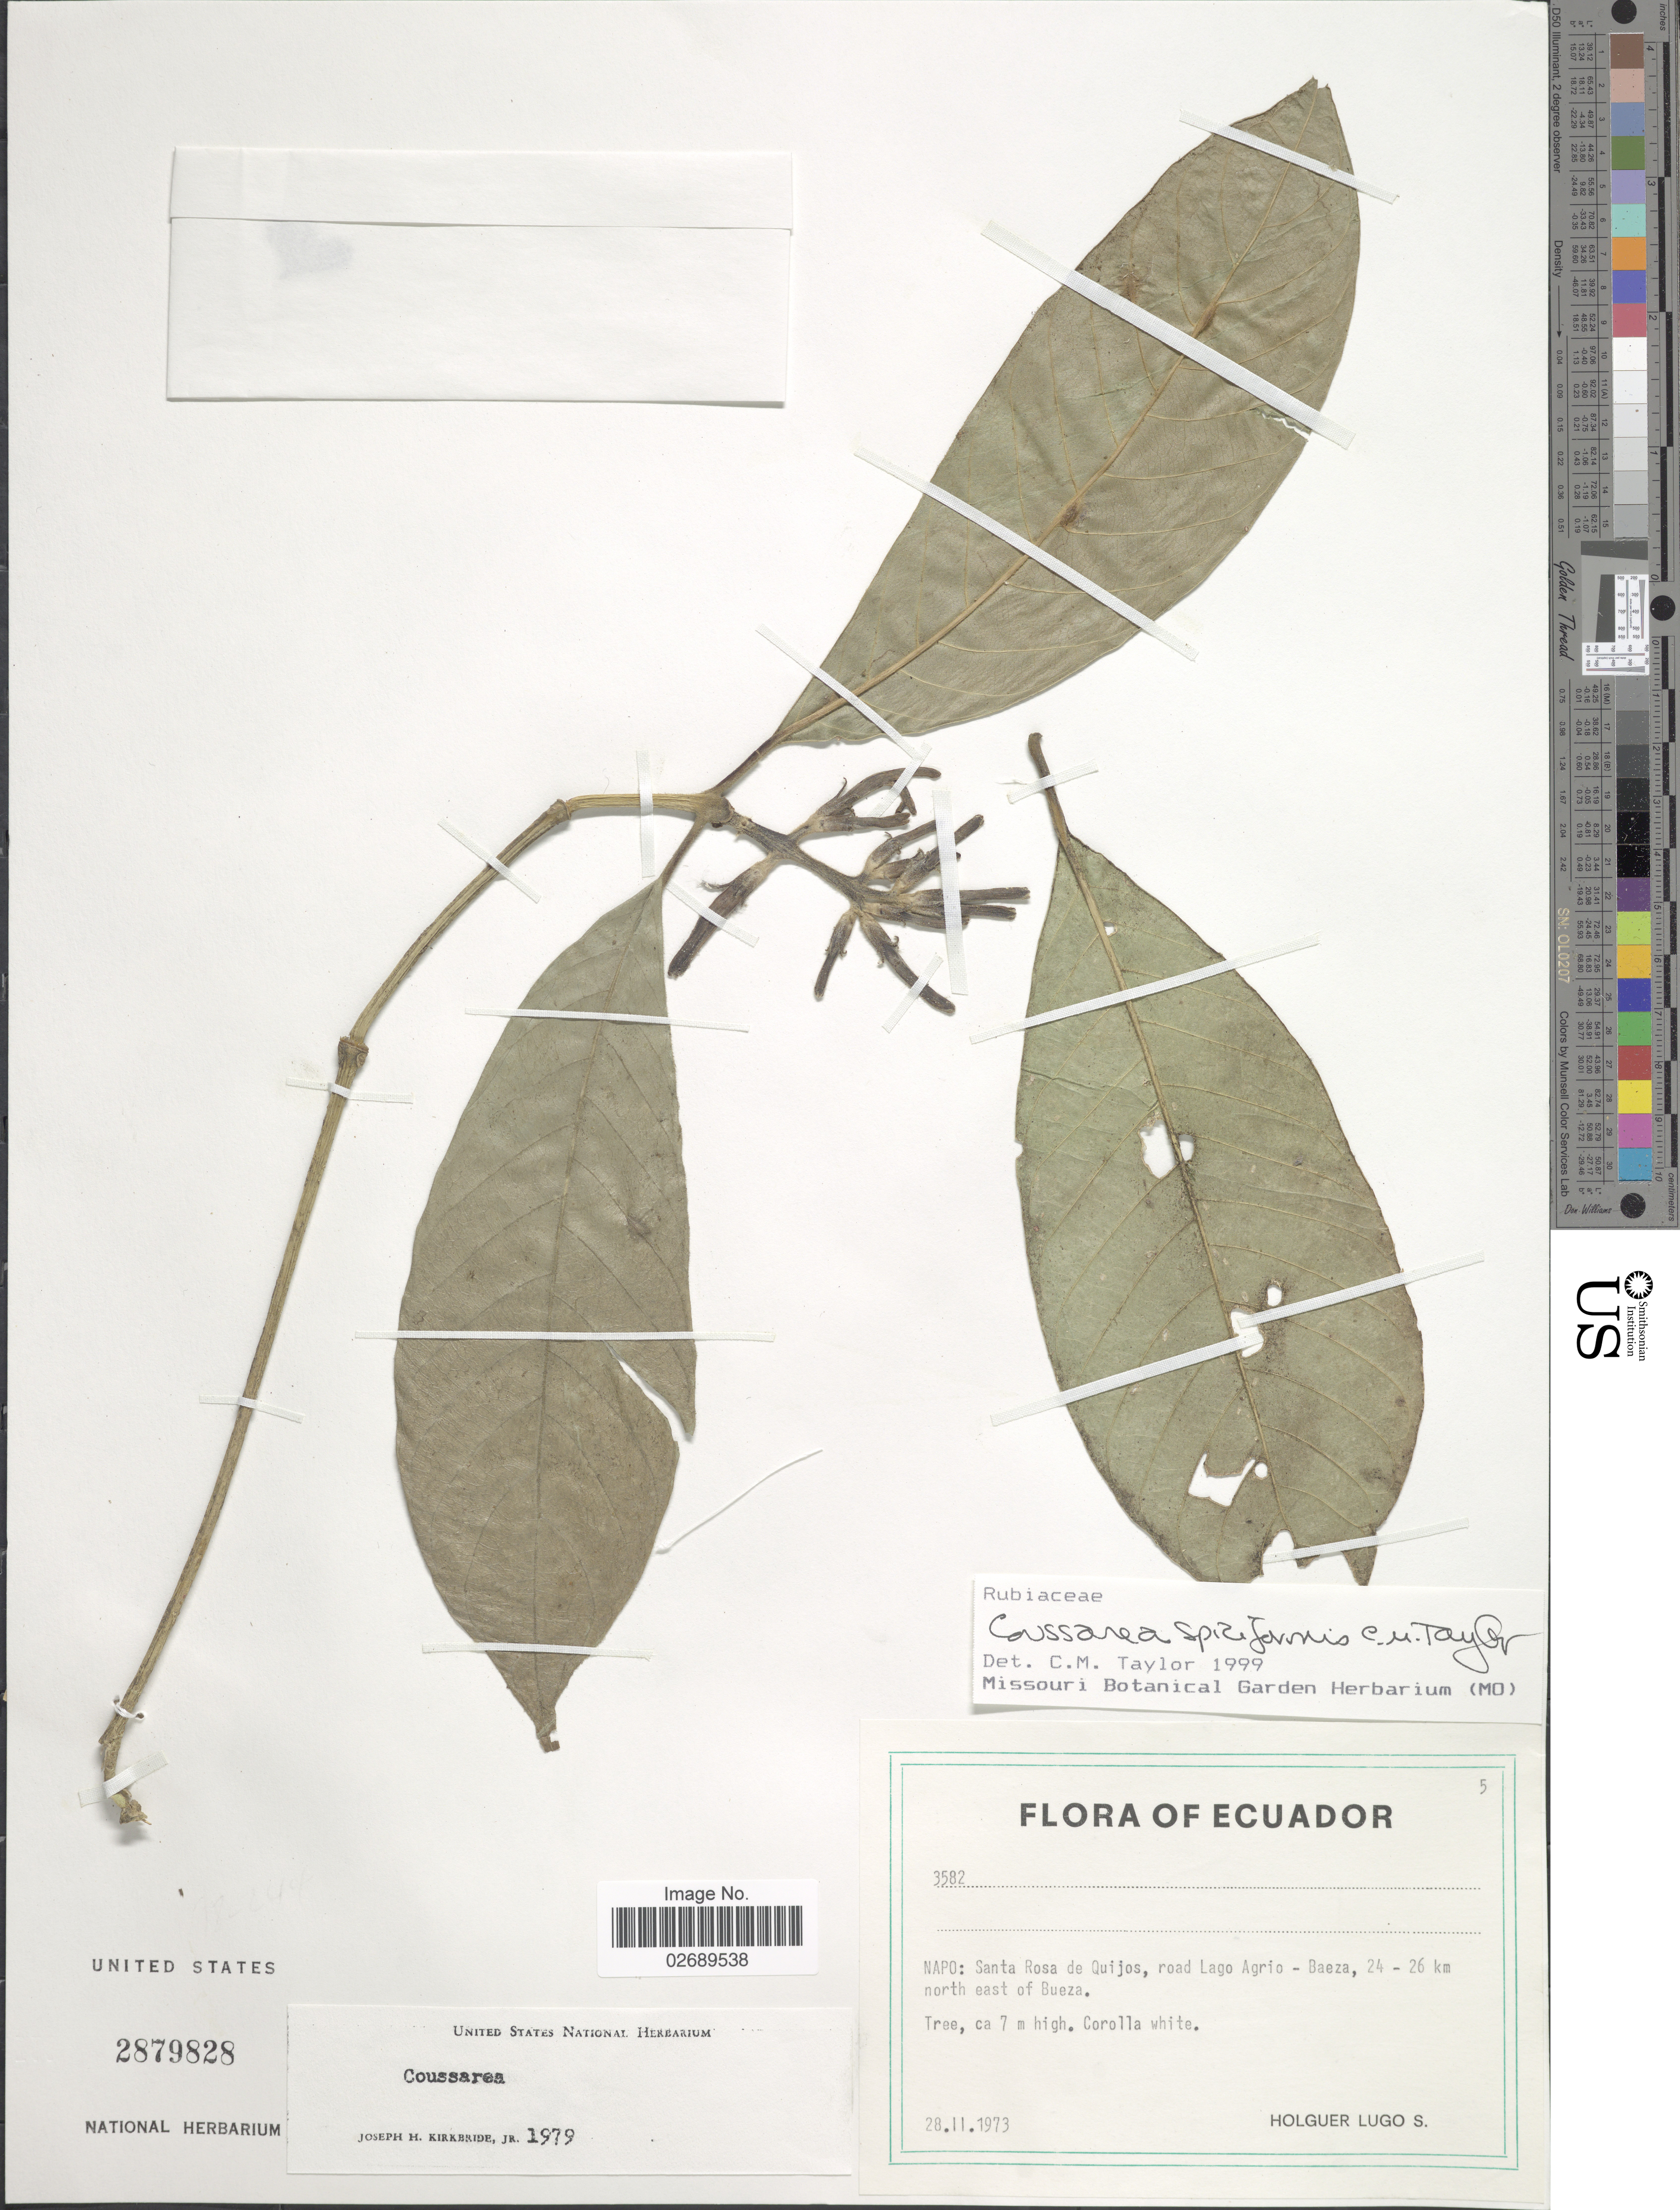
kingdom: Plantae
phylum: Tracheophyta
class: Magnoliopsida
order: Gentianales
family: Rubiaceae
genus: Coussarea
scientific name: Coussarea spiciformis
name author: C.M. Taylor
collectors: H. Lugo S.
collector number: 3582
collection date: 1973-02-28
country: Ecuador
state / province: Napo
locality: Santa Rosa de Quijos, road Lago Agrio - Baeza, 24-26 km north east of Bueza.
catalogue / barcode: US 2879828